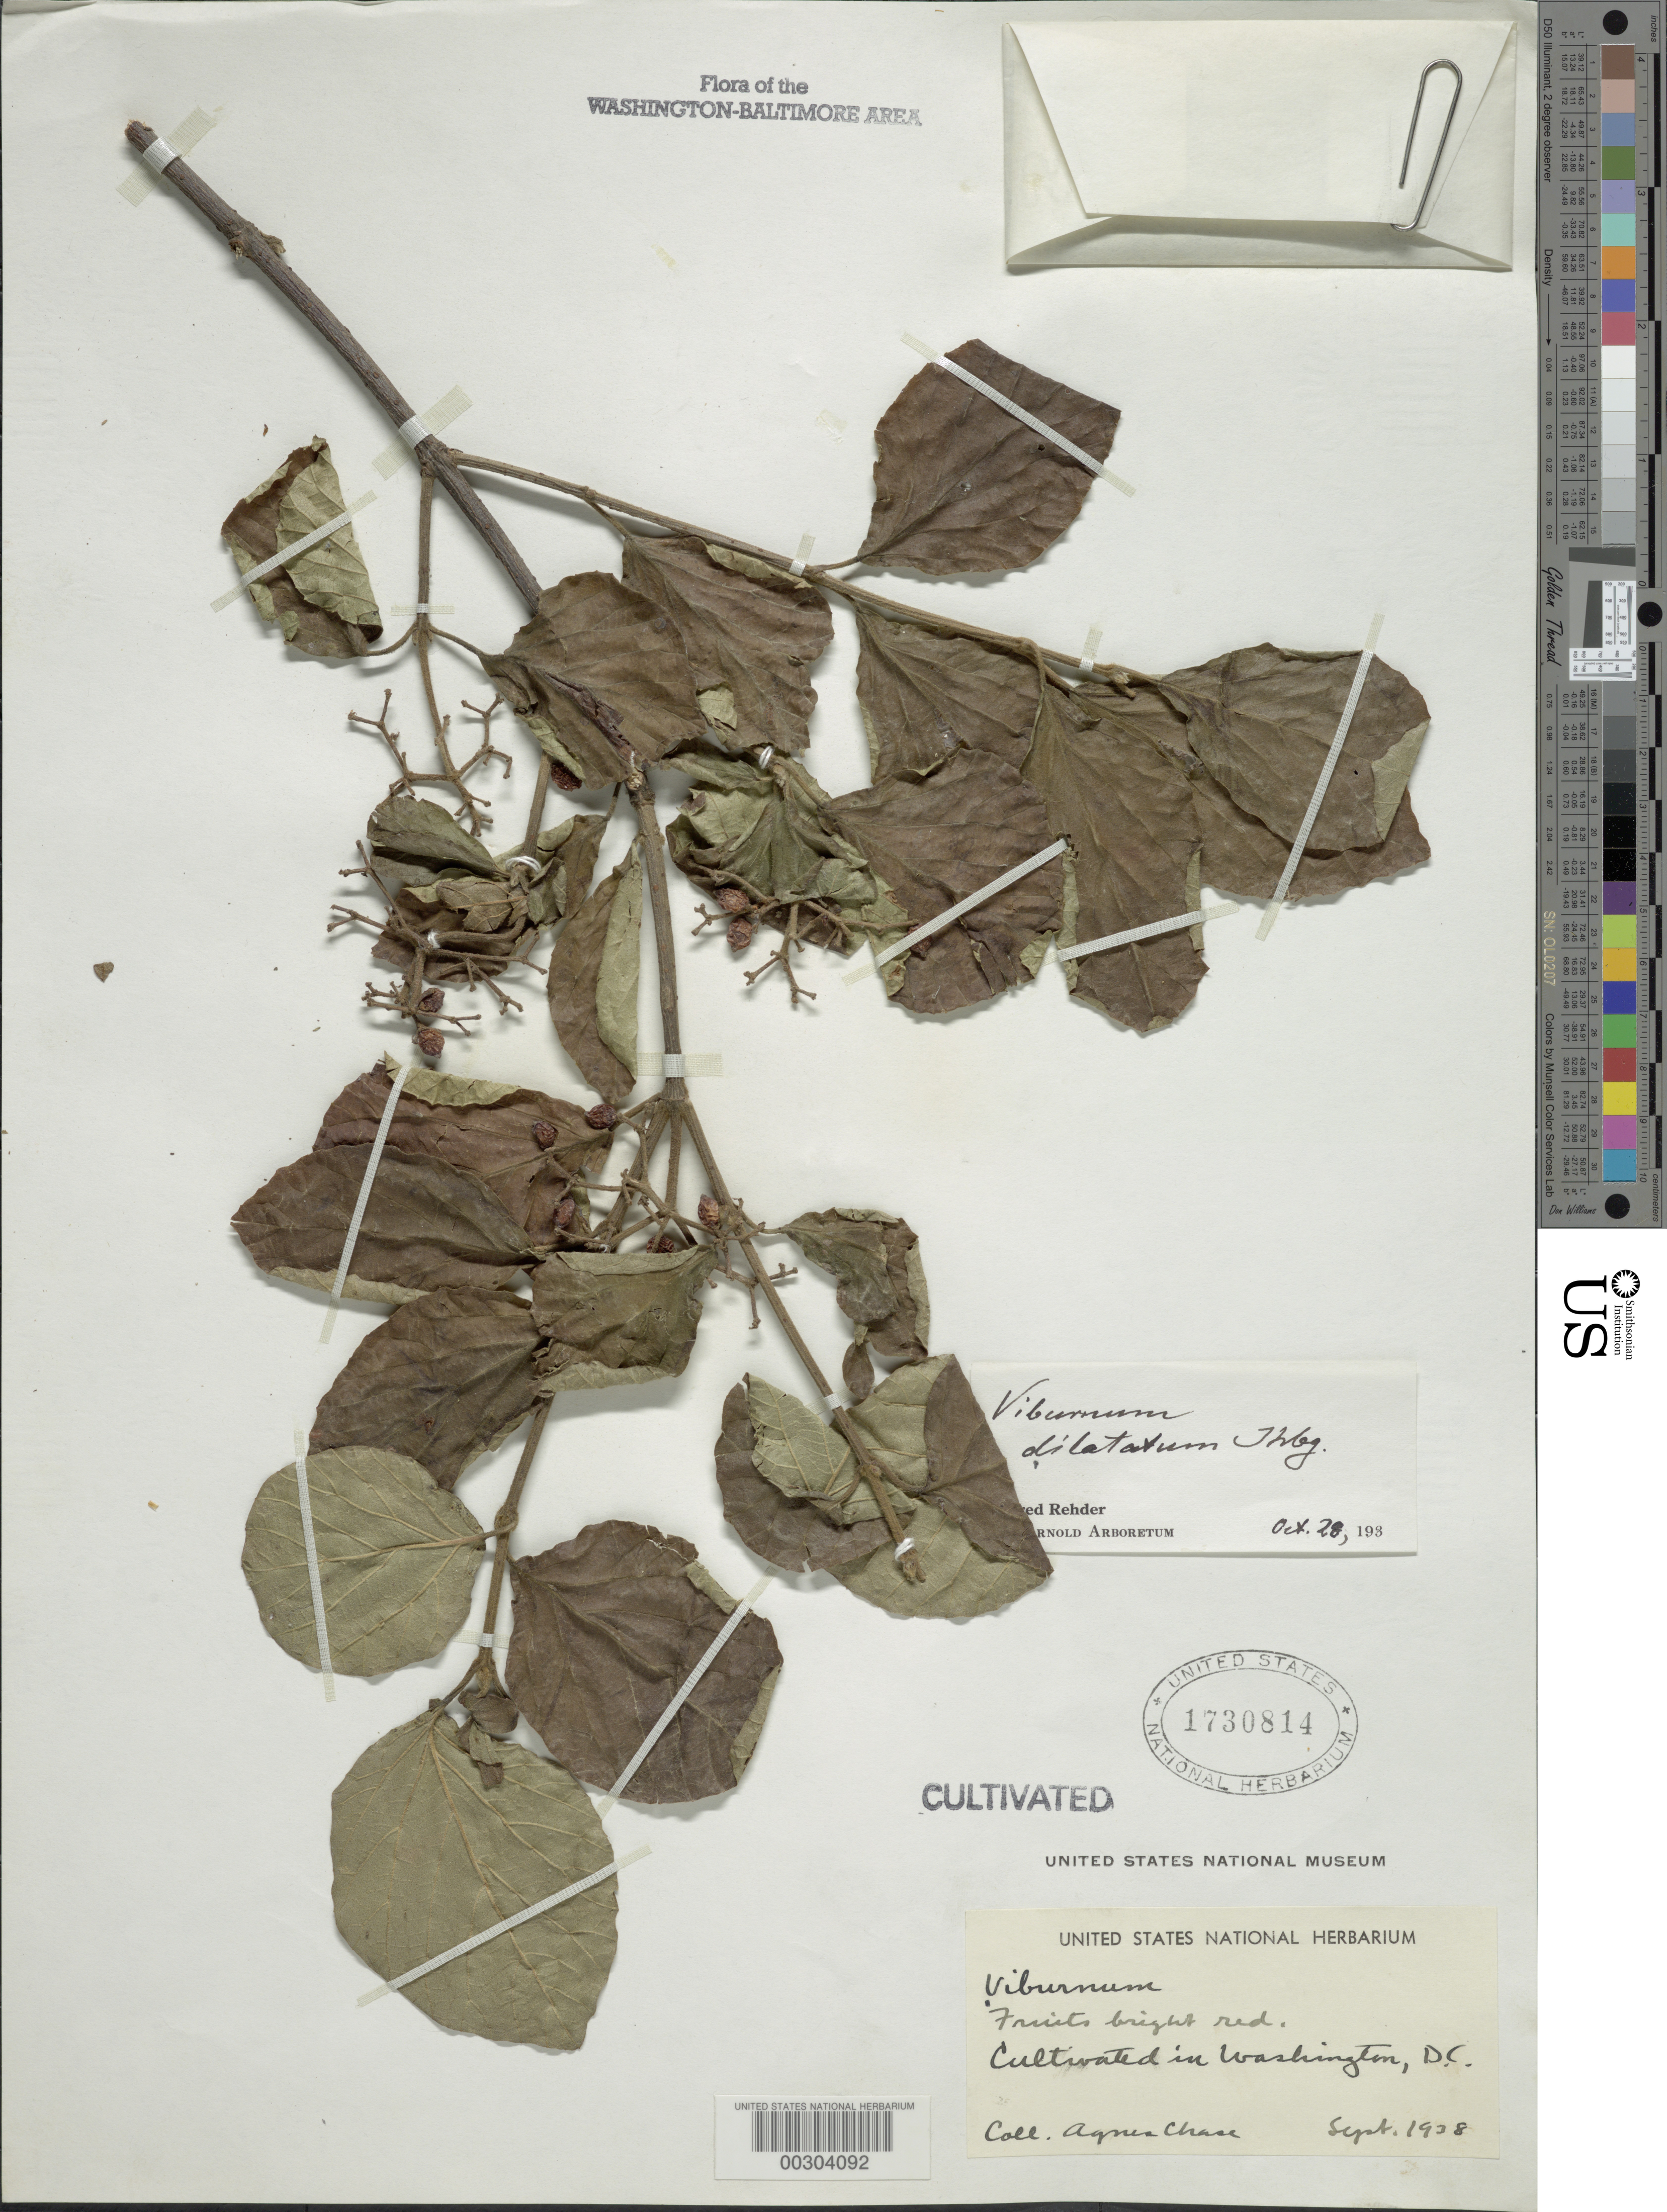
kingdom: Plantae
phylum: Tracheophyta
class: Magnoliopsida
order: Dipsacales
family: Viburnaceae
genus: Viburnum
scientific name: Viburnum dilatatum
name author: Thunb.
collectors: A. Chase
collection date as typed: Sep 1938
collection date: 1938-09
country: United States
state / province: District of Columbia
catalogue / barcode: US 1730814